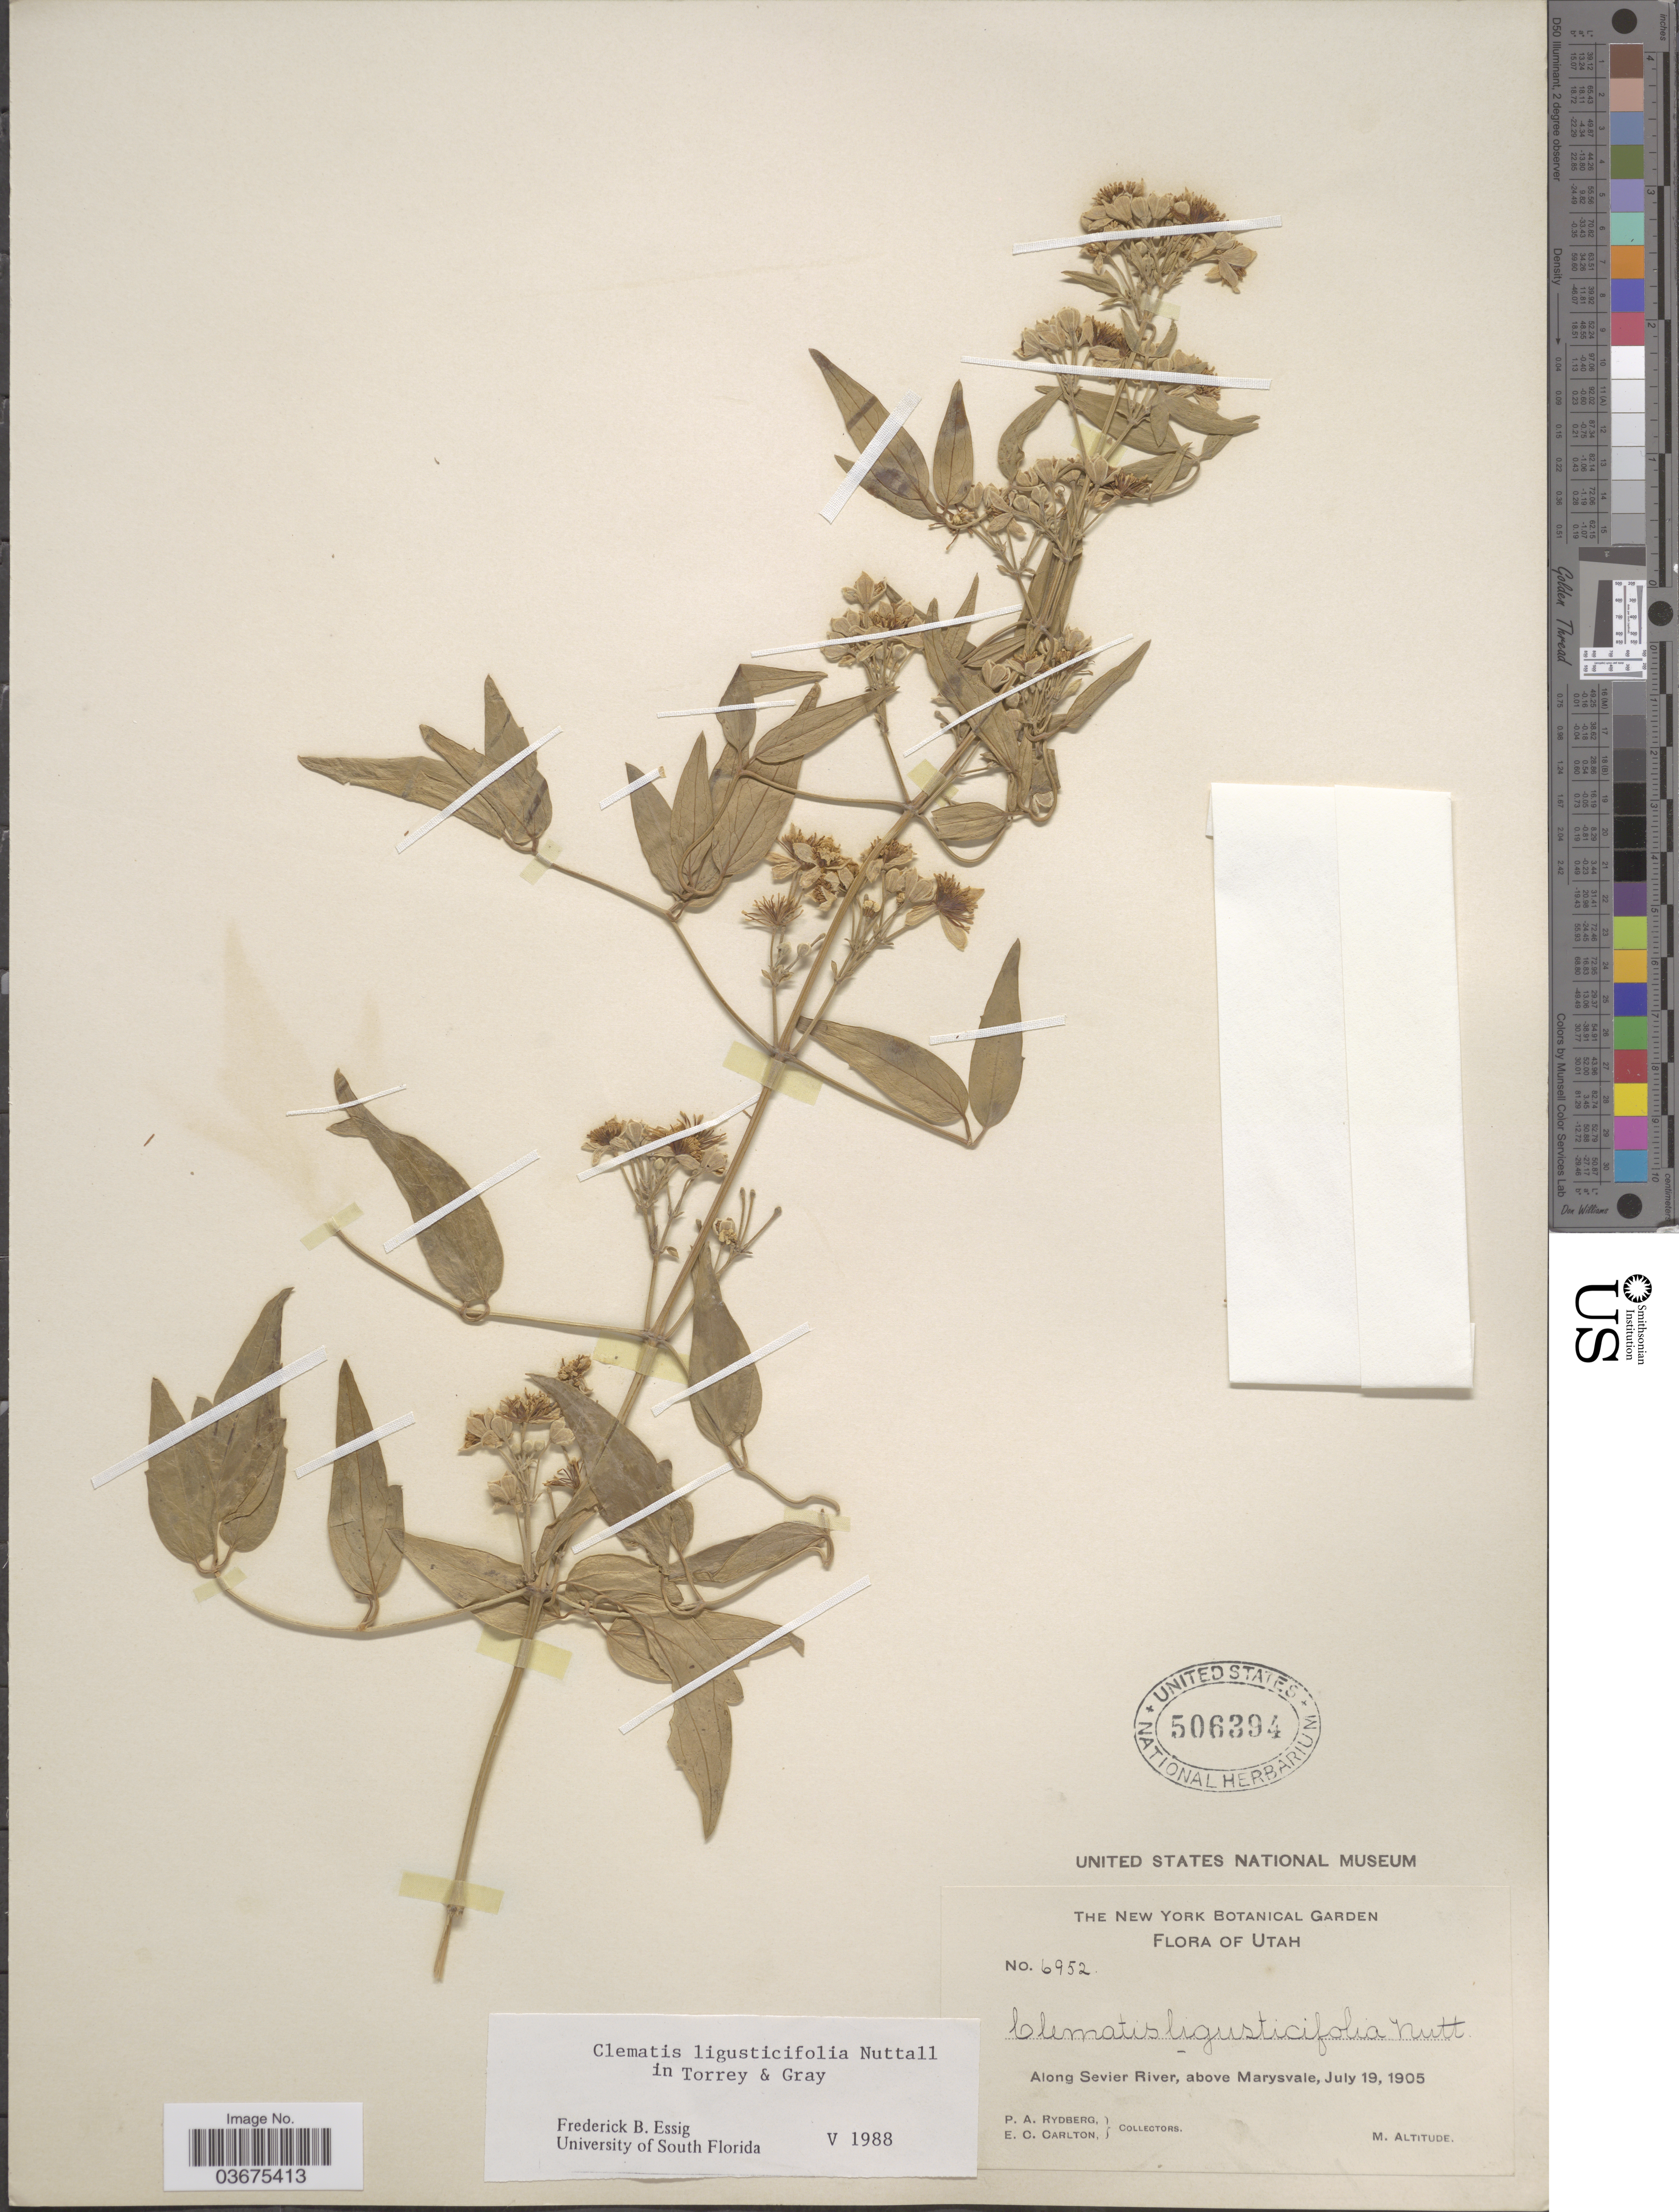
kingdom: Plantae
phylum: Tracheophyta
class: Magnoliopsida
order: Ranunculales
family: Ranunculaceae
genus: Clematis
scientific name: Clematis ligusticifolia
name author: Nutt.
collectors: P. A. Rydberg & E. Carlton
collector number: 6952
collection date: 1905-07-19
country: United States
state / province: Utah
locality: Along Sevier River, above Marysvale.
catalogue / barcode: US 506394